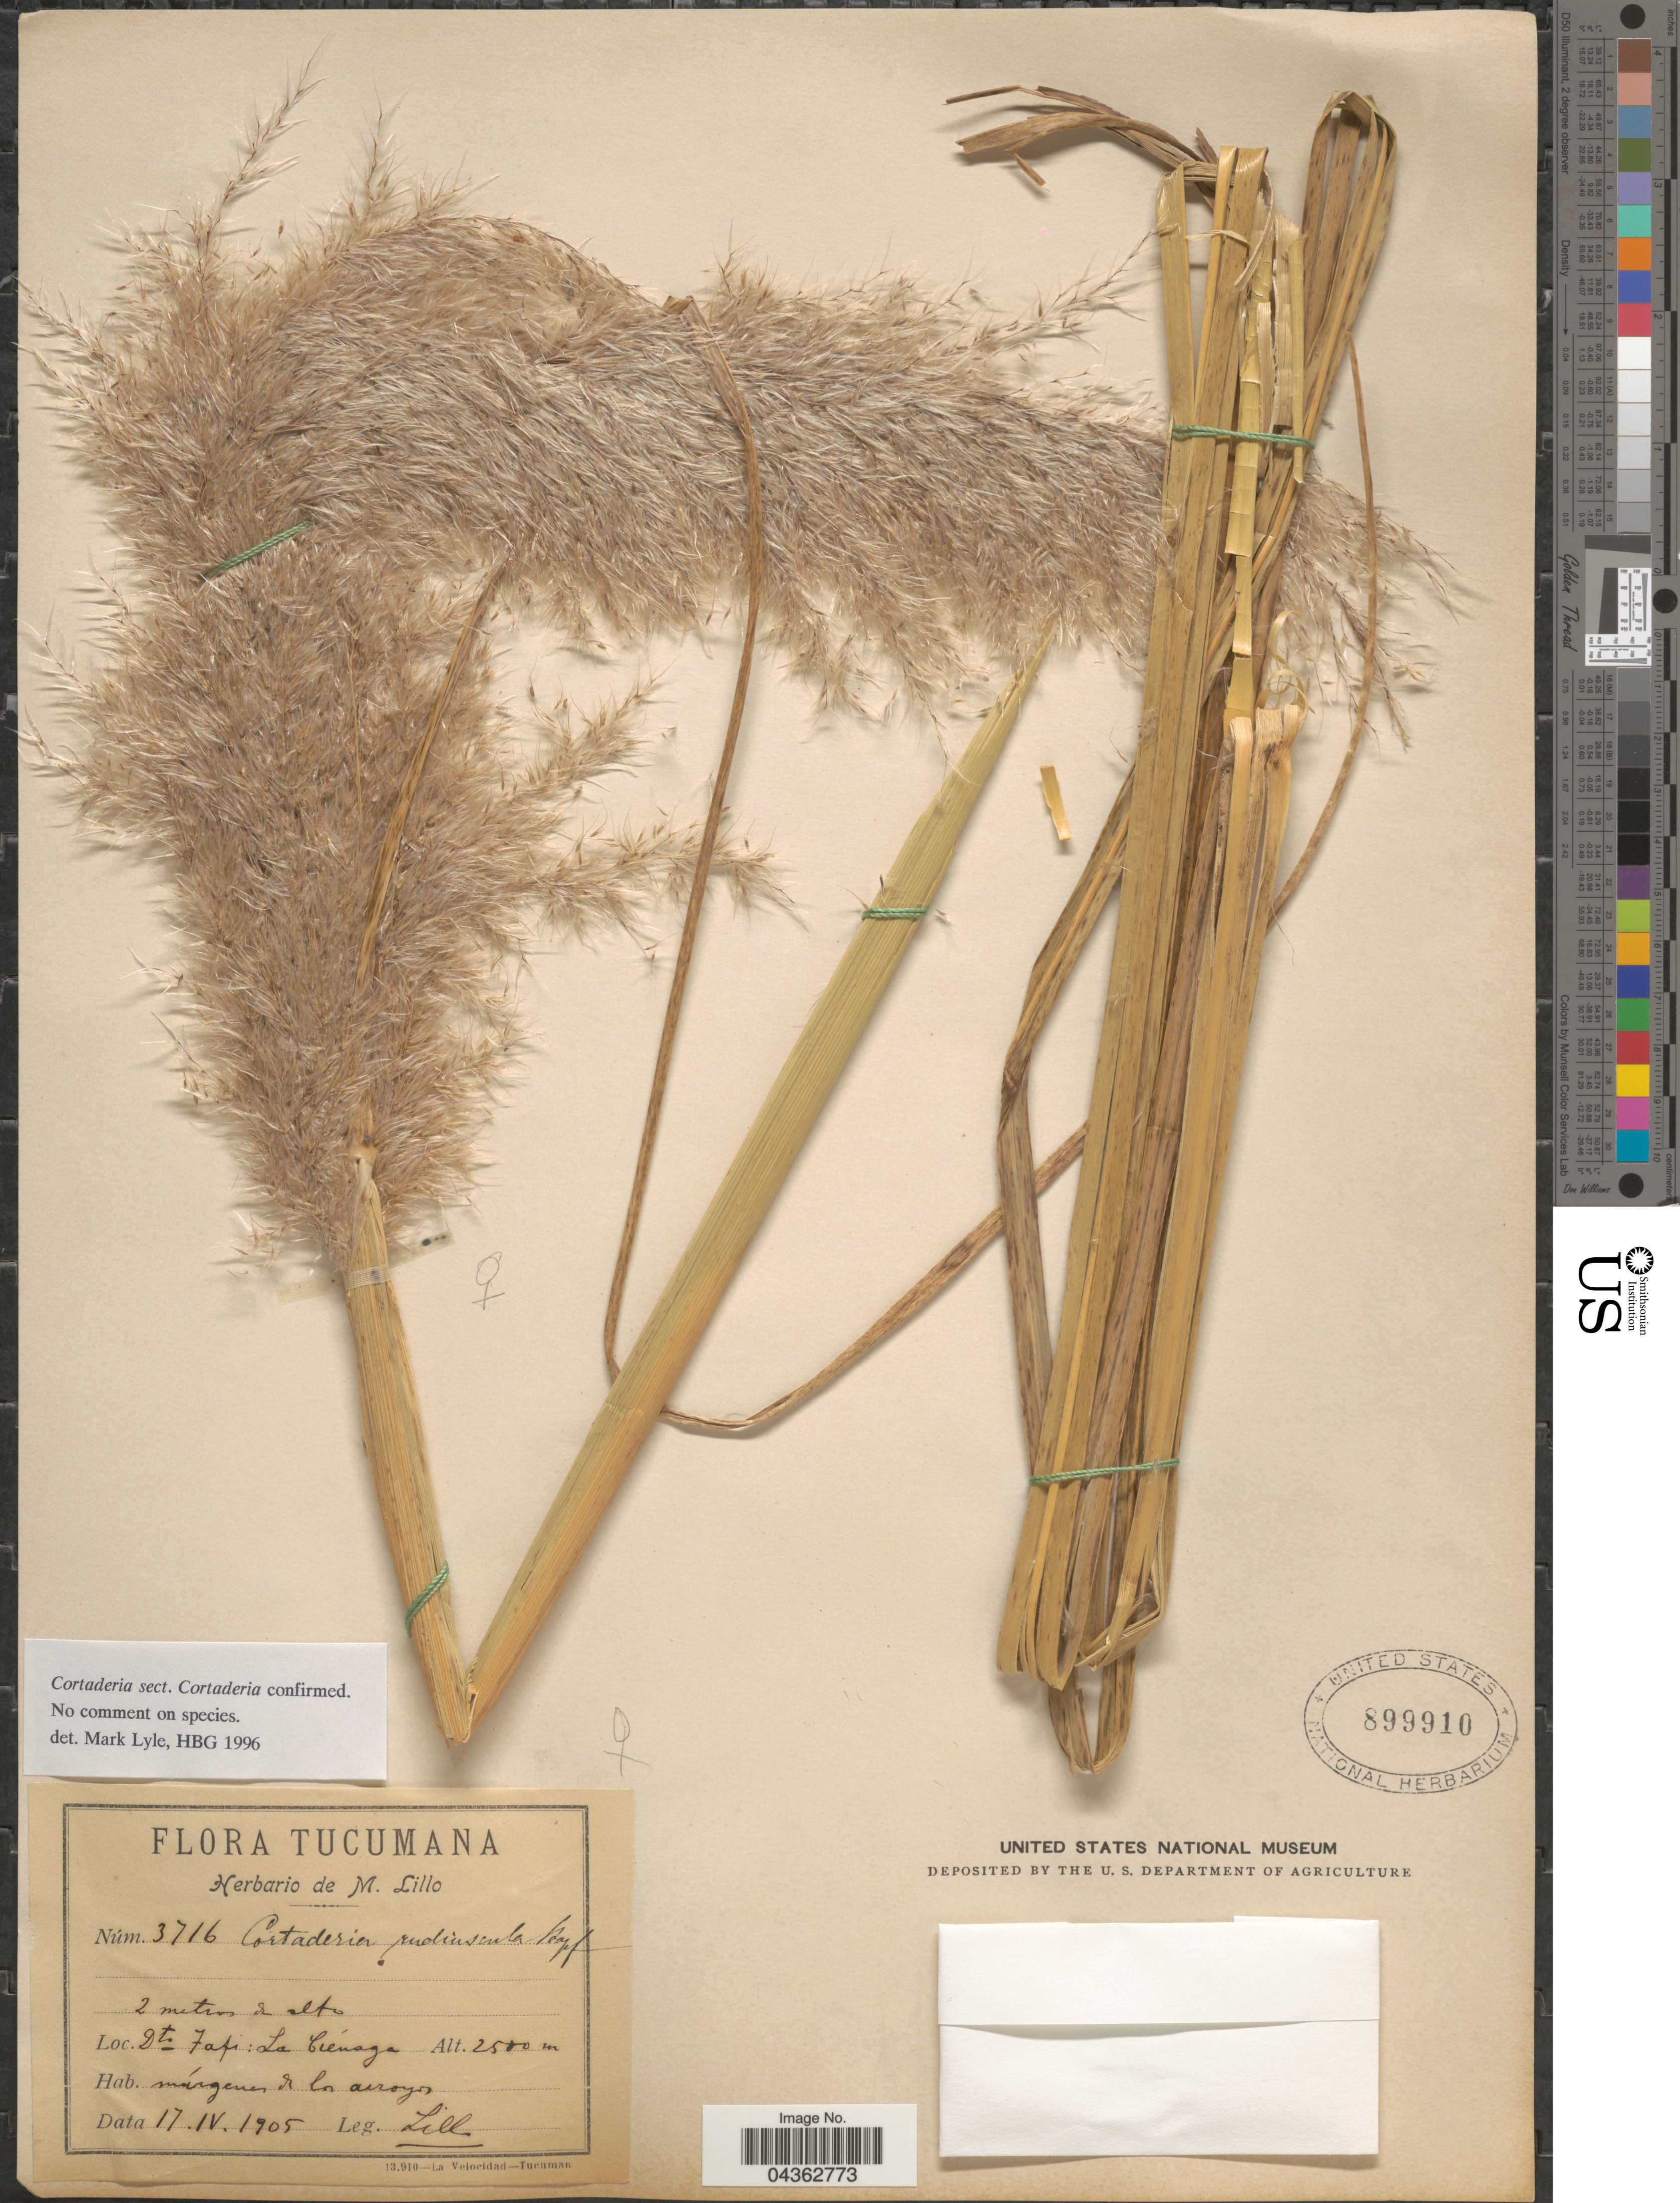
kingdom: Plantae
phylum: Tracheophyta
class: Liliopsida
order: Poales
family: Poaceae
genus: Cortaderia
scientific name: Cortaderia rudiuscula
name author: Stapf in Gardner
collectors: M. Lillo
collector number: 3716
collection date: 1905-04-17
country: Argentina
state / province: Tucuman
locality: Dto. Tafi: La Ciénaga.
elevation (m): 2500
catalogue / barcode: US 899910